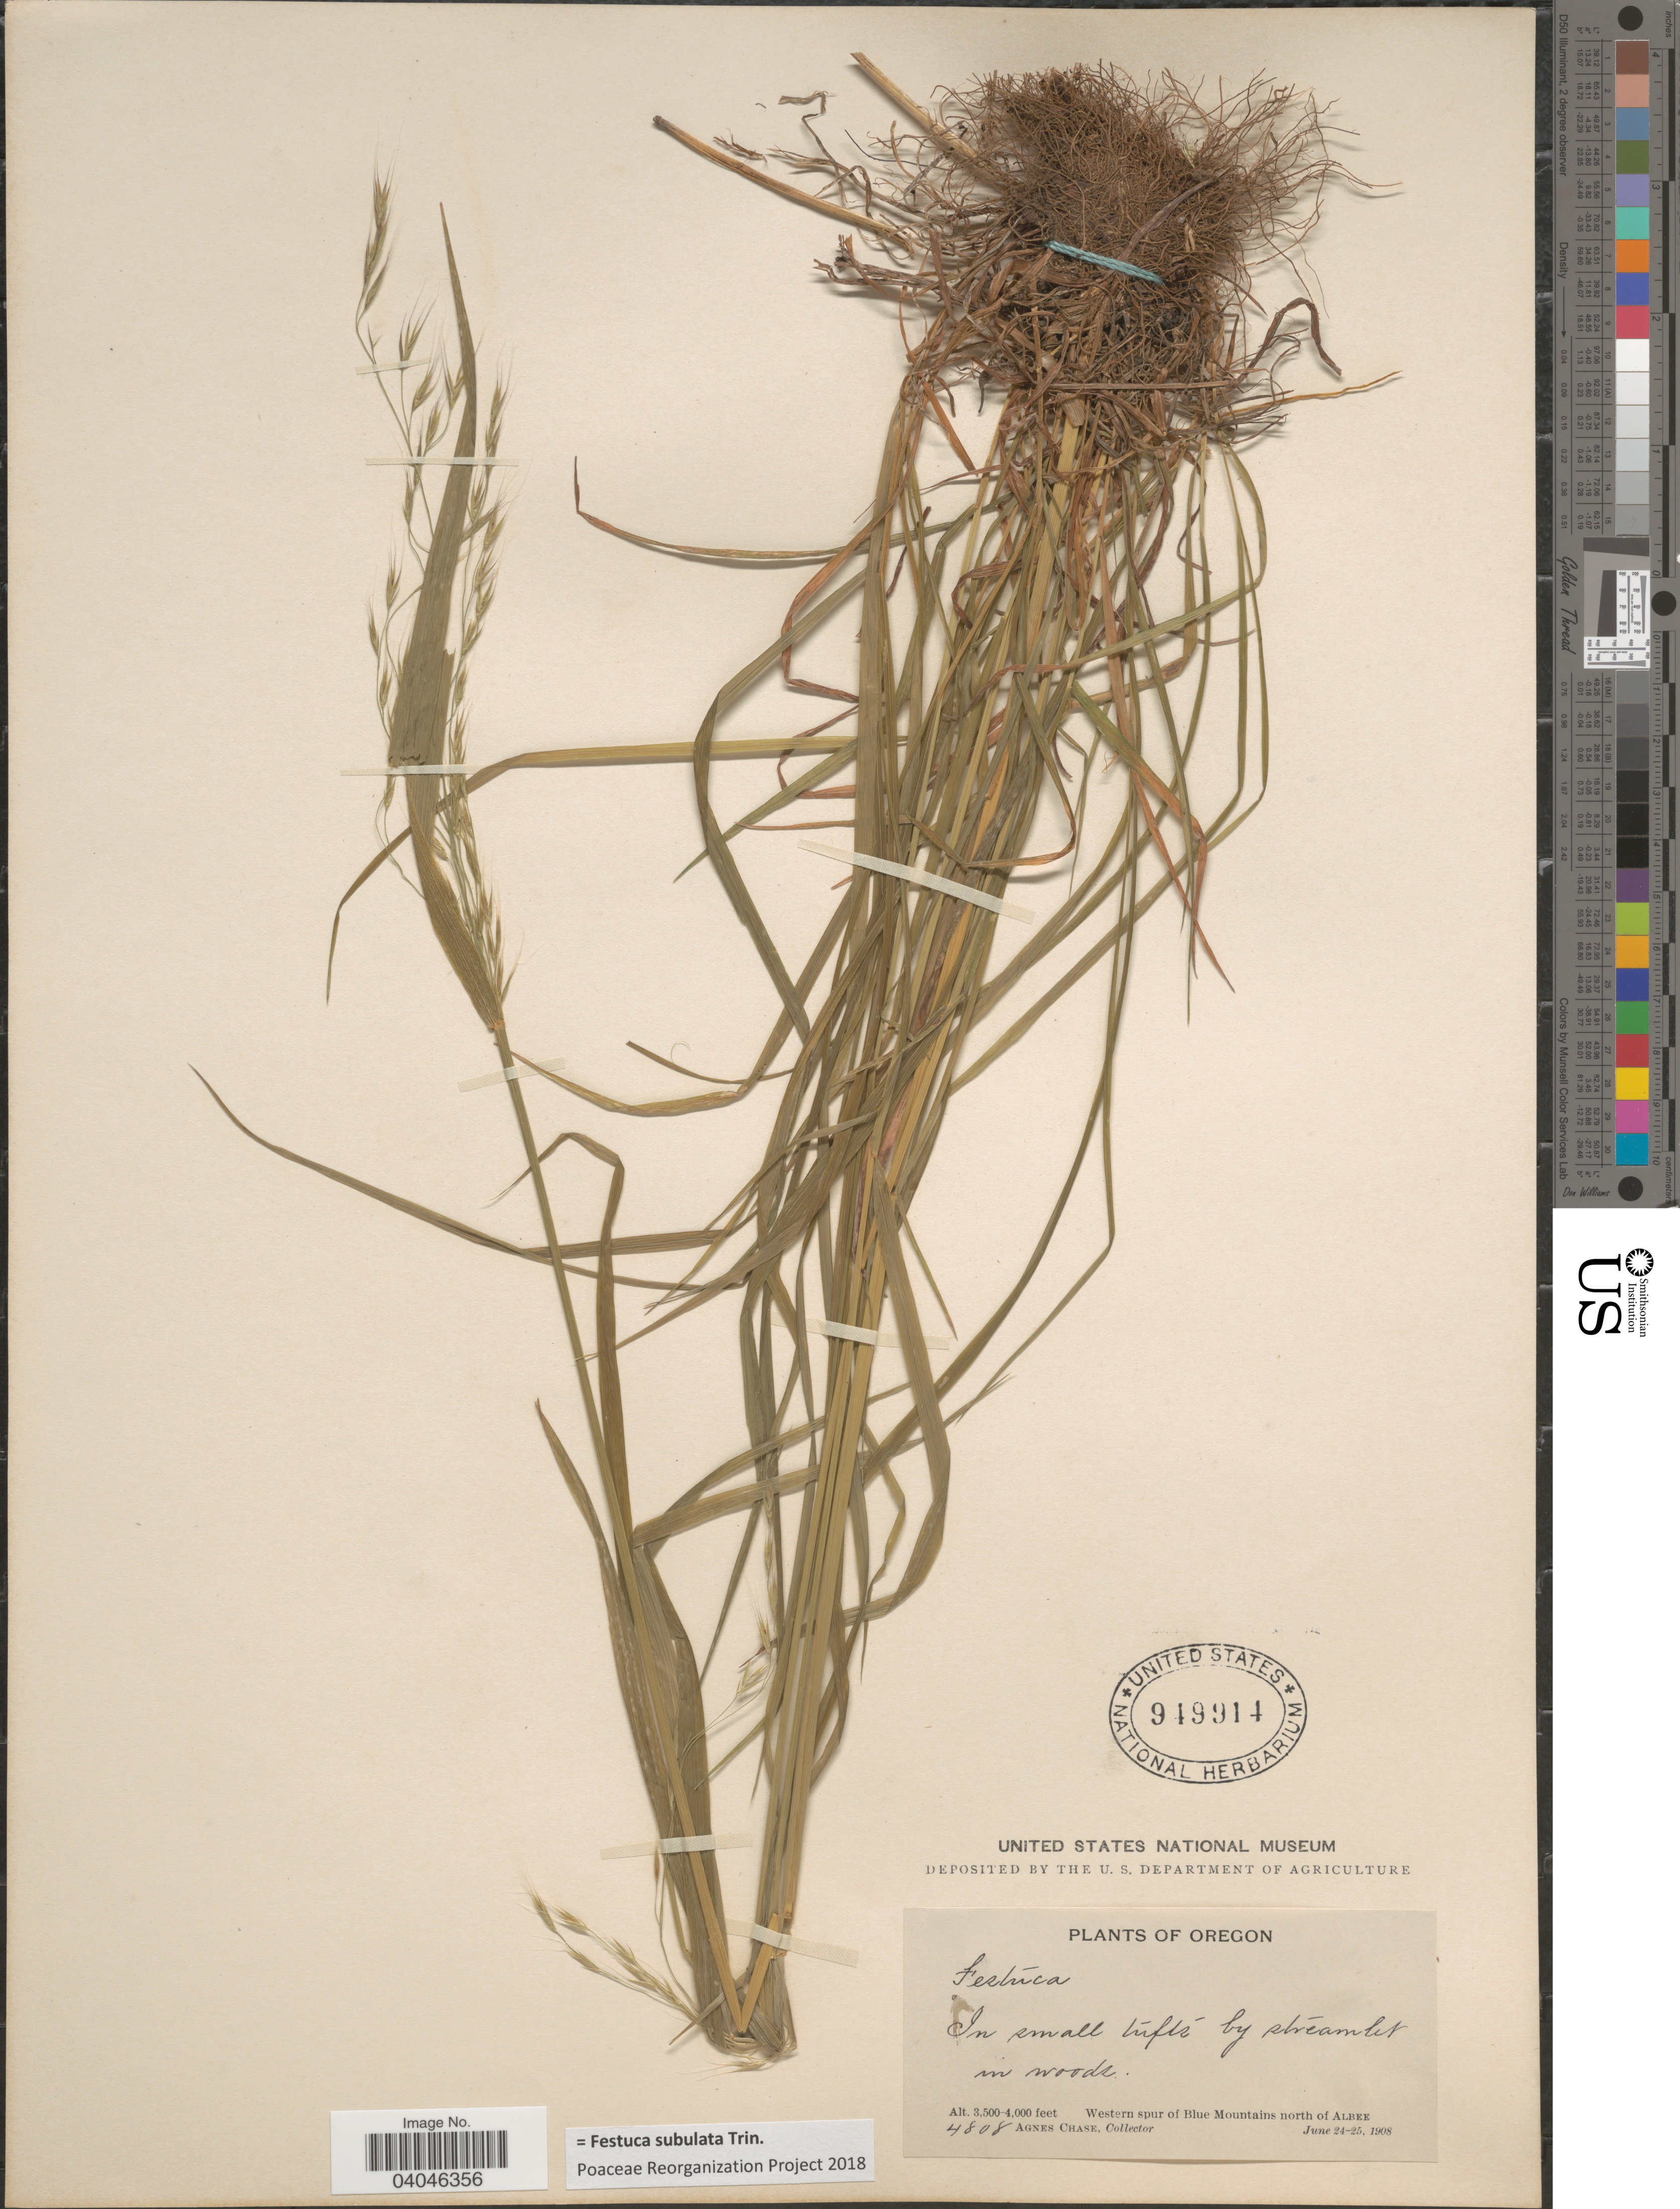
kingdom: Plantae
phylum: Tracheophyta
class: Liliopsida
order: Poales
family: Poaceae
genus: Festuca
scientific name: Festuca subulata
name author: Trin.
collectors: A. Chase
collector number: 4808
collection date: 1908-06-24/1908-06-25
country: United States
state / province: Oregon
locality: Western spur of Blue Mountains north of Albee.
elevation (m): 1067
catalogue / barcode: US 949914